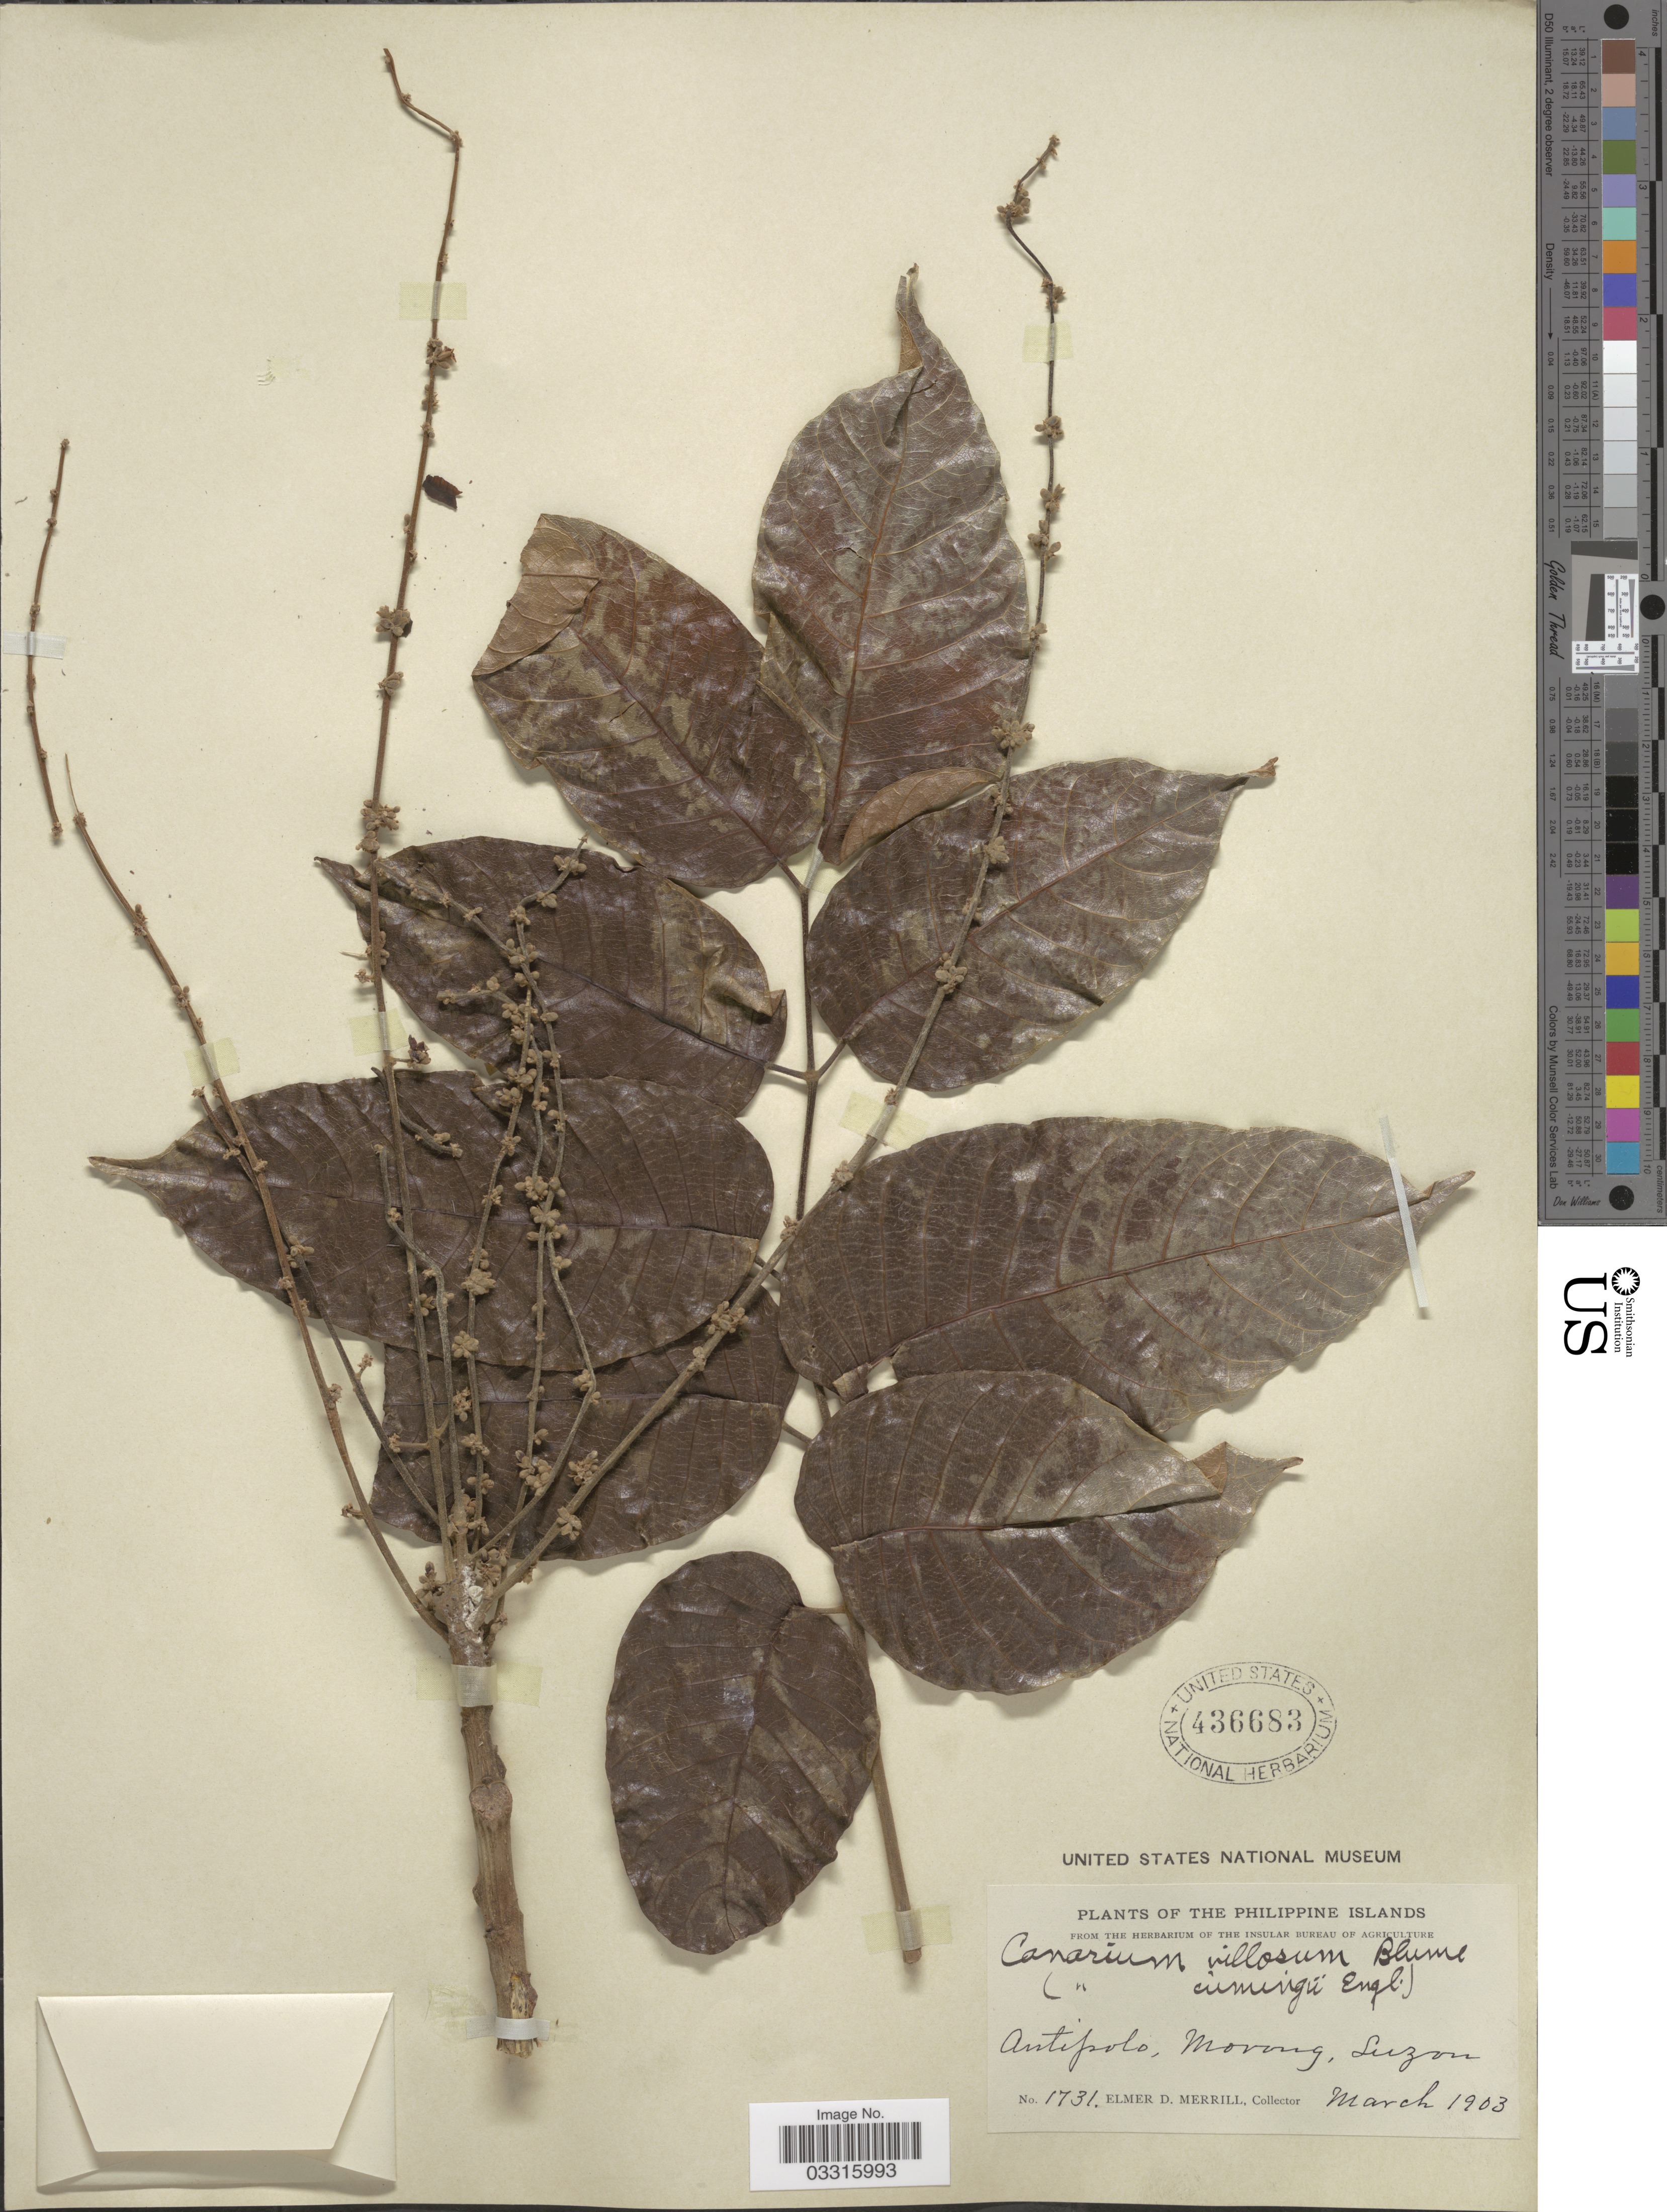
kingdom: Plantae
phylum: Tracheophyta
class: Magnoliopsida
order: Sapindales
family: Burseraceae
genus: Canarium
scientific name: Canarium asperum subsp. asperum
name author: Benth.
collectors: E. D. Merrill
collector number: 1731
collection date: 1903-03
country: Philippines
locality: Antipolo, Morong, Luzon.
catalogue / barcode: US 436683